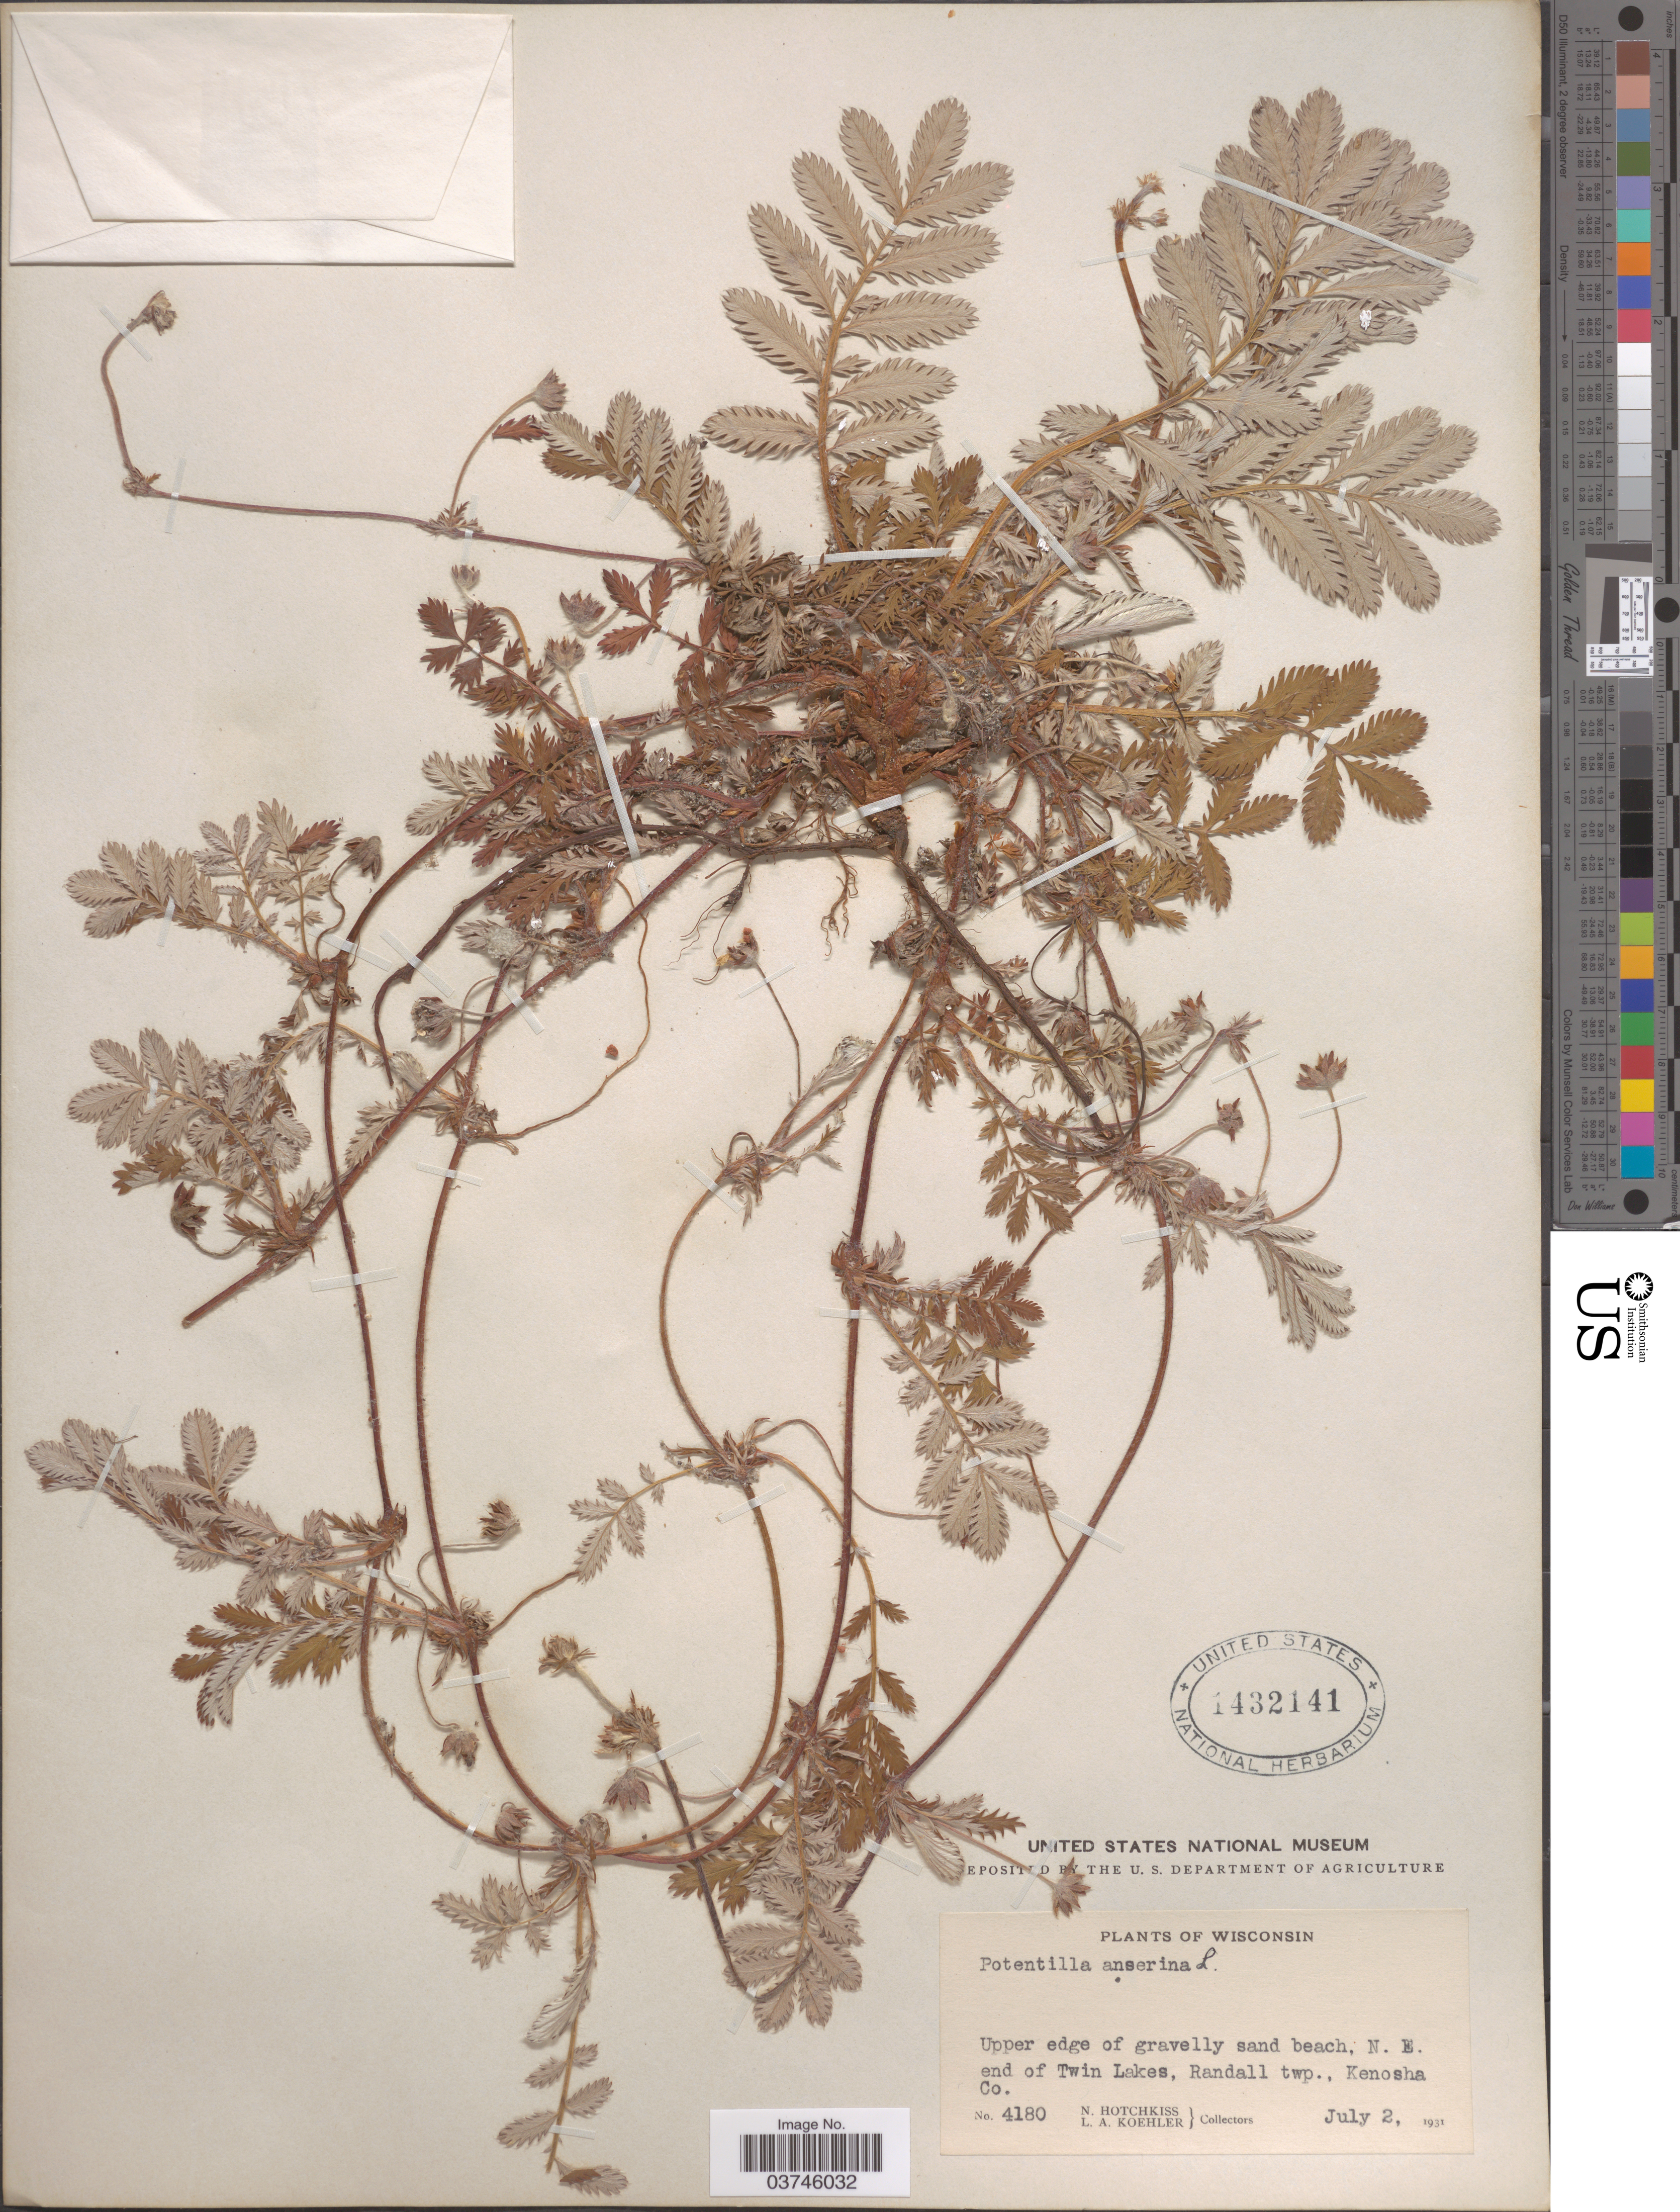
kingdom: Plantae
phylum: Tracheophyta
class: Magnoliopsida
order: Rosales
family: Rosaceae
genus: Argentina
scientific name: Argentina anserina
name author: (L.) Rydb.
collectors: N. Hotchkiss & L. Koehler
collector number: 4180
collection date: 1931-07-02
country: United States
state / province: Wisconsin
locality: Upper edge of gravelly sand beach, N. E. end of Twin Lakes, Randall twp., Kenosha Co.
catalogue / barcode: US 1432141